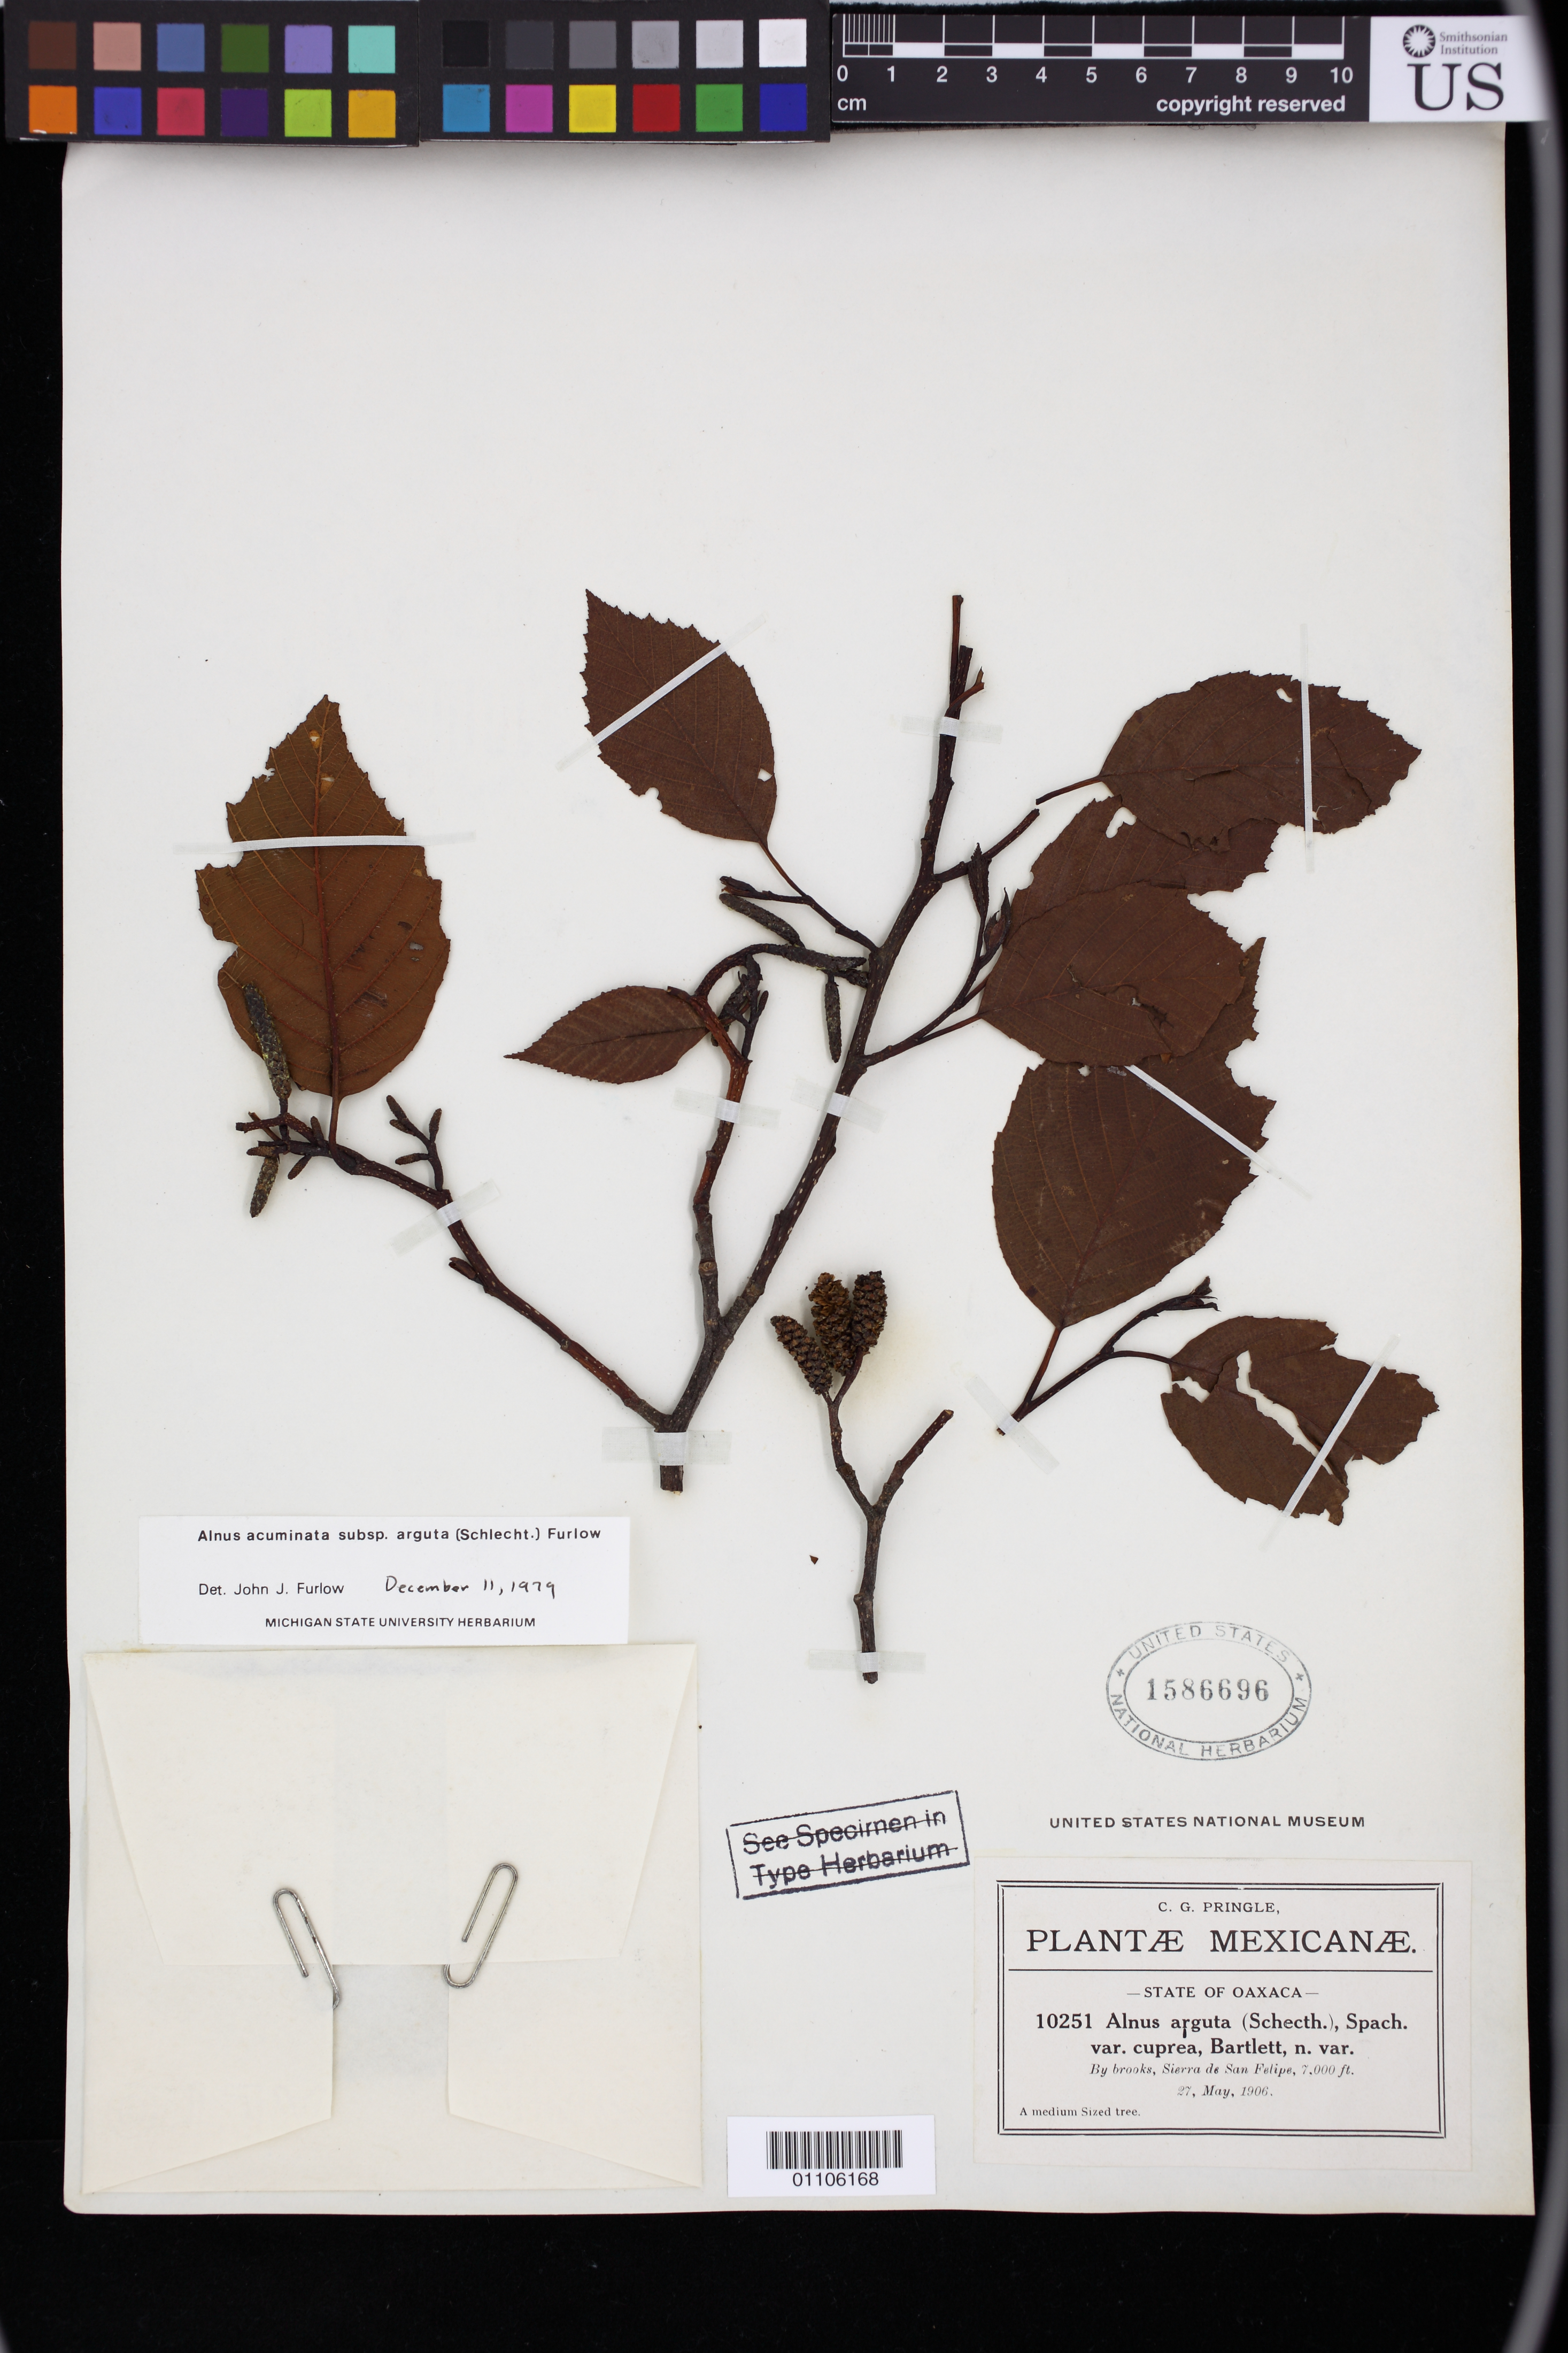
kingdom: Plantae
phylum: Tracheophyta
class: Magnoliopsida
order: Fagales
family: Betulaceae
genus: Alnus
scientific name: Alnus arguta var. cuprea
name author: Bartlett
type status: Isolectotype; Isosyntype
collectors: C. G. Pringle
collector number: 10251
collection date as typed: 27 May 1906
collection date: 1906-05-27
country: Mexico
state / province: Oaxaca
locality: Sierra de San Felipe.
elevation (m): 2134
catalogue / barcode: US 1586696